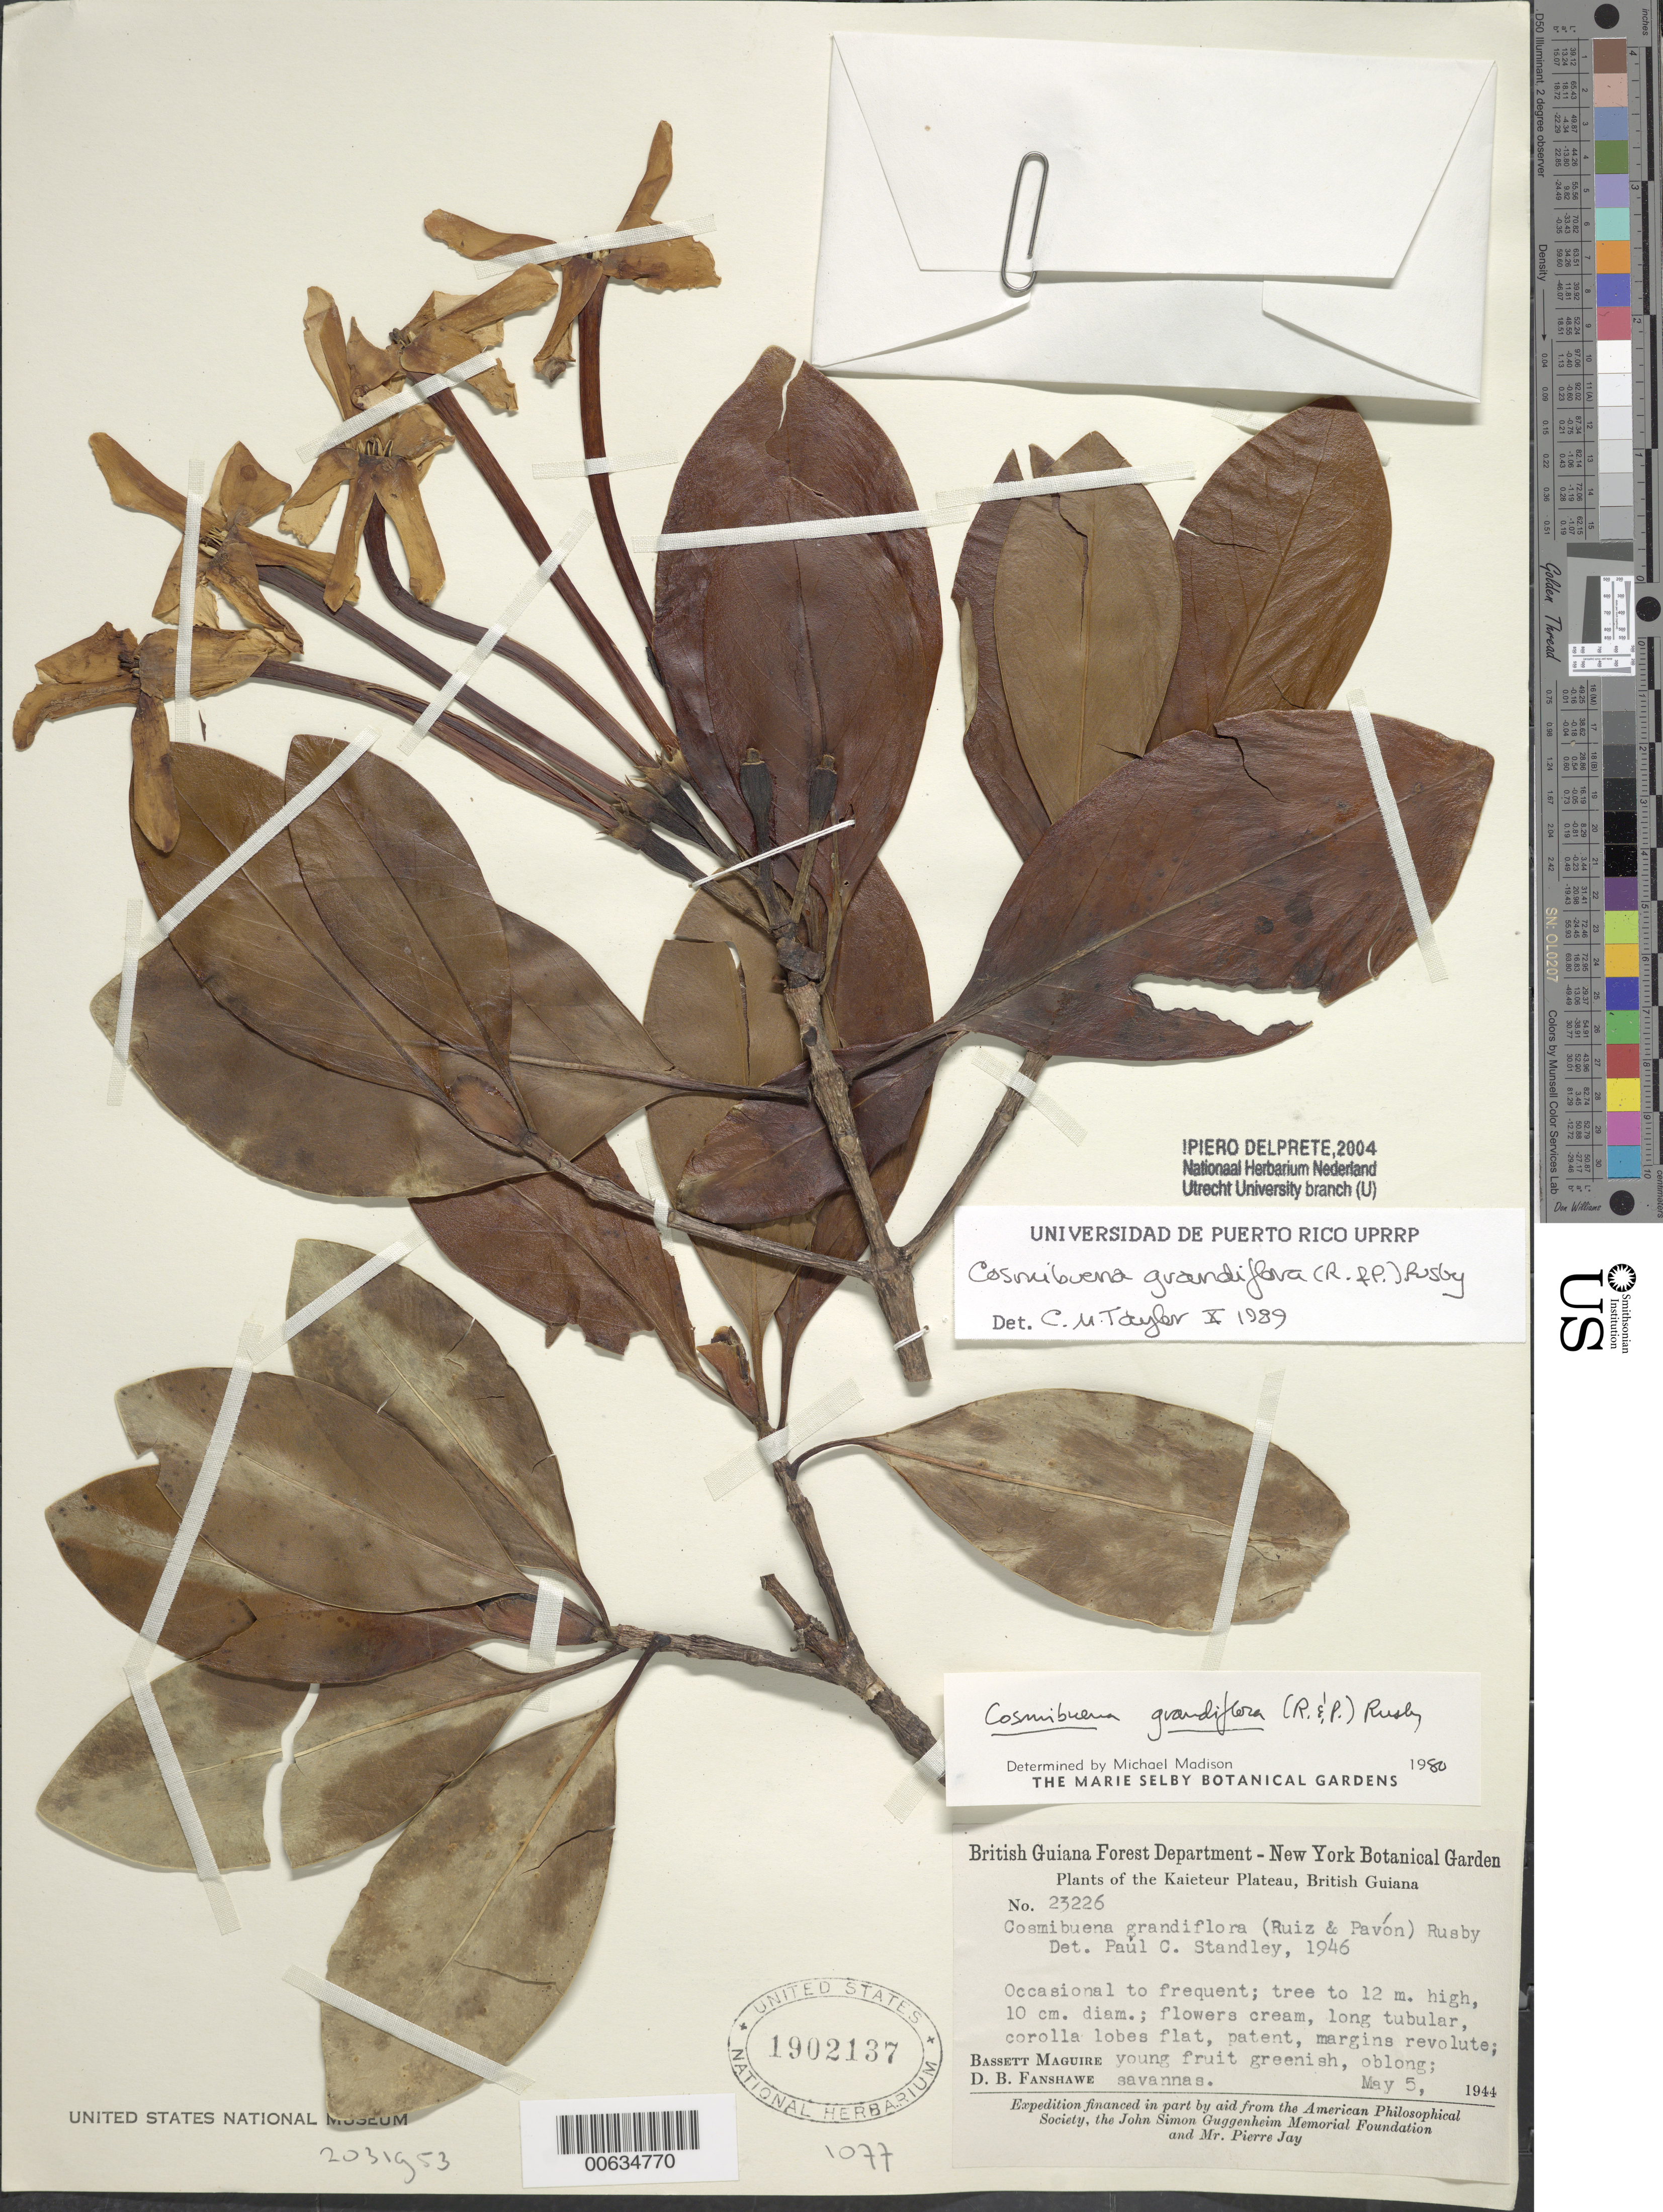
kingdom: Plantae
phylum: Tracheophyta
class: Magnoliopsida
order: Gentianales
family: Rubiaceae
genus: Cosmibuena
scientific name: Cosmibuena grandiflora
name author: (Rose & Pav.) Rusby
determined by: Taylor, Charlotte M.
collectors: B. Maguire & D. B. Fanshawe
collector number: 23226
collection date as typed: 5-May-44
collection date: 1944-05-05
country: Guyana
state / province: Potaro-Siparuni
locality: Kaieteur Plateau, Potaro River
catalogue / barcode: US 1902137